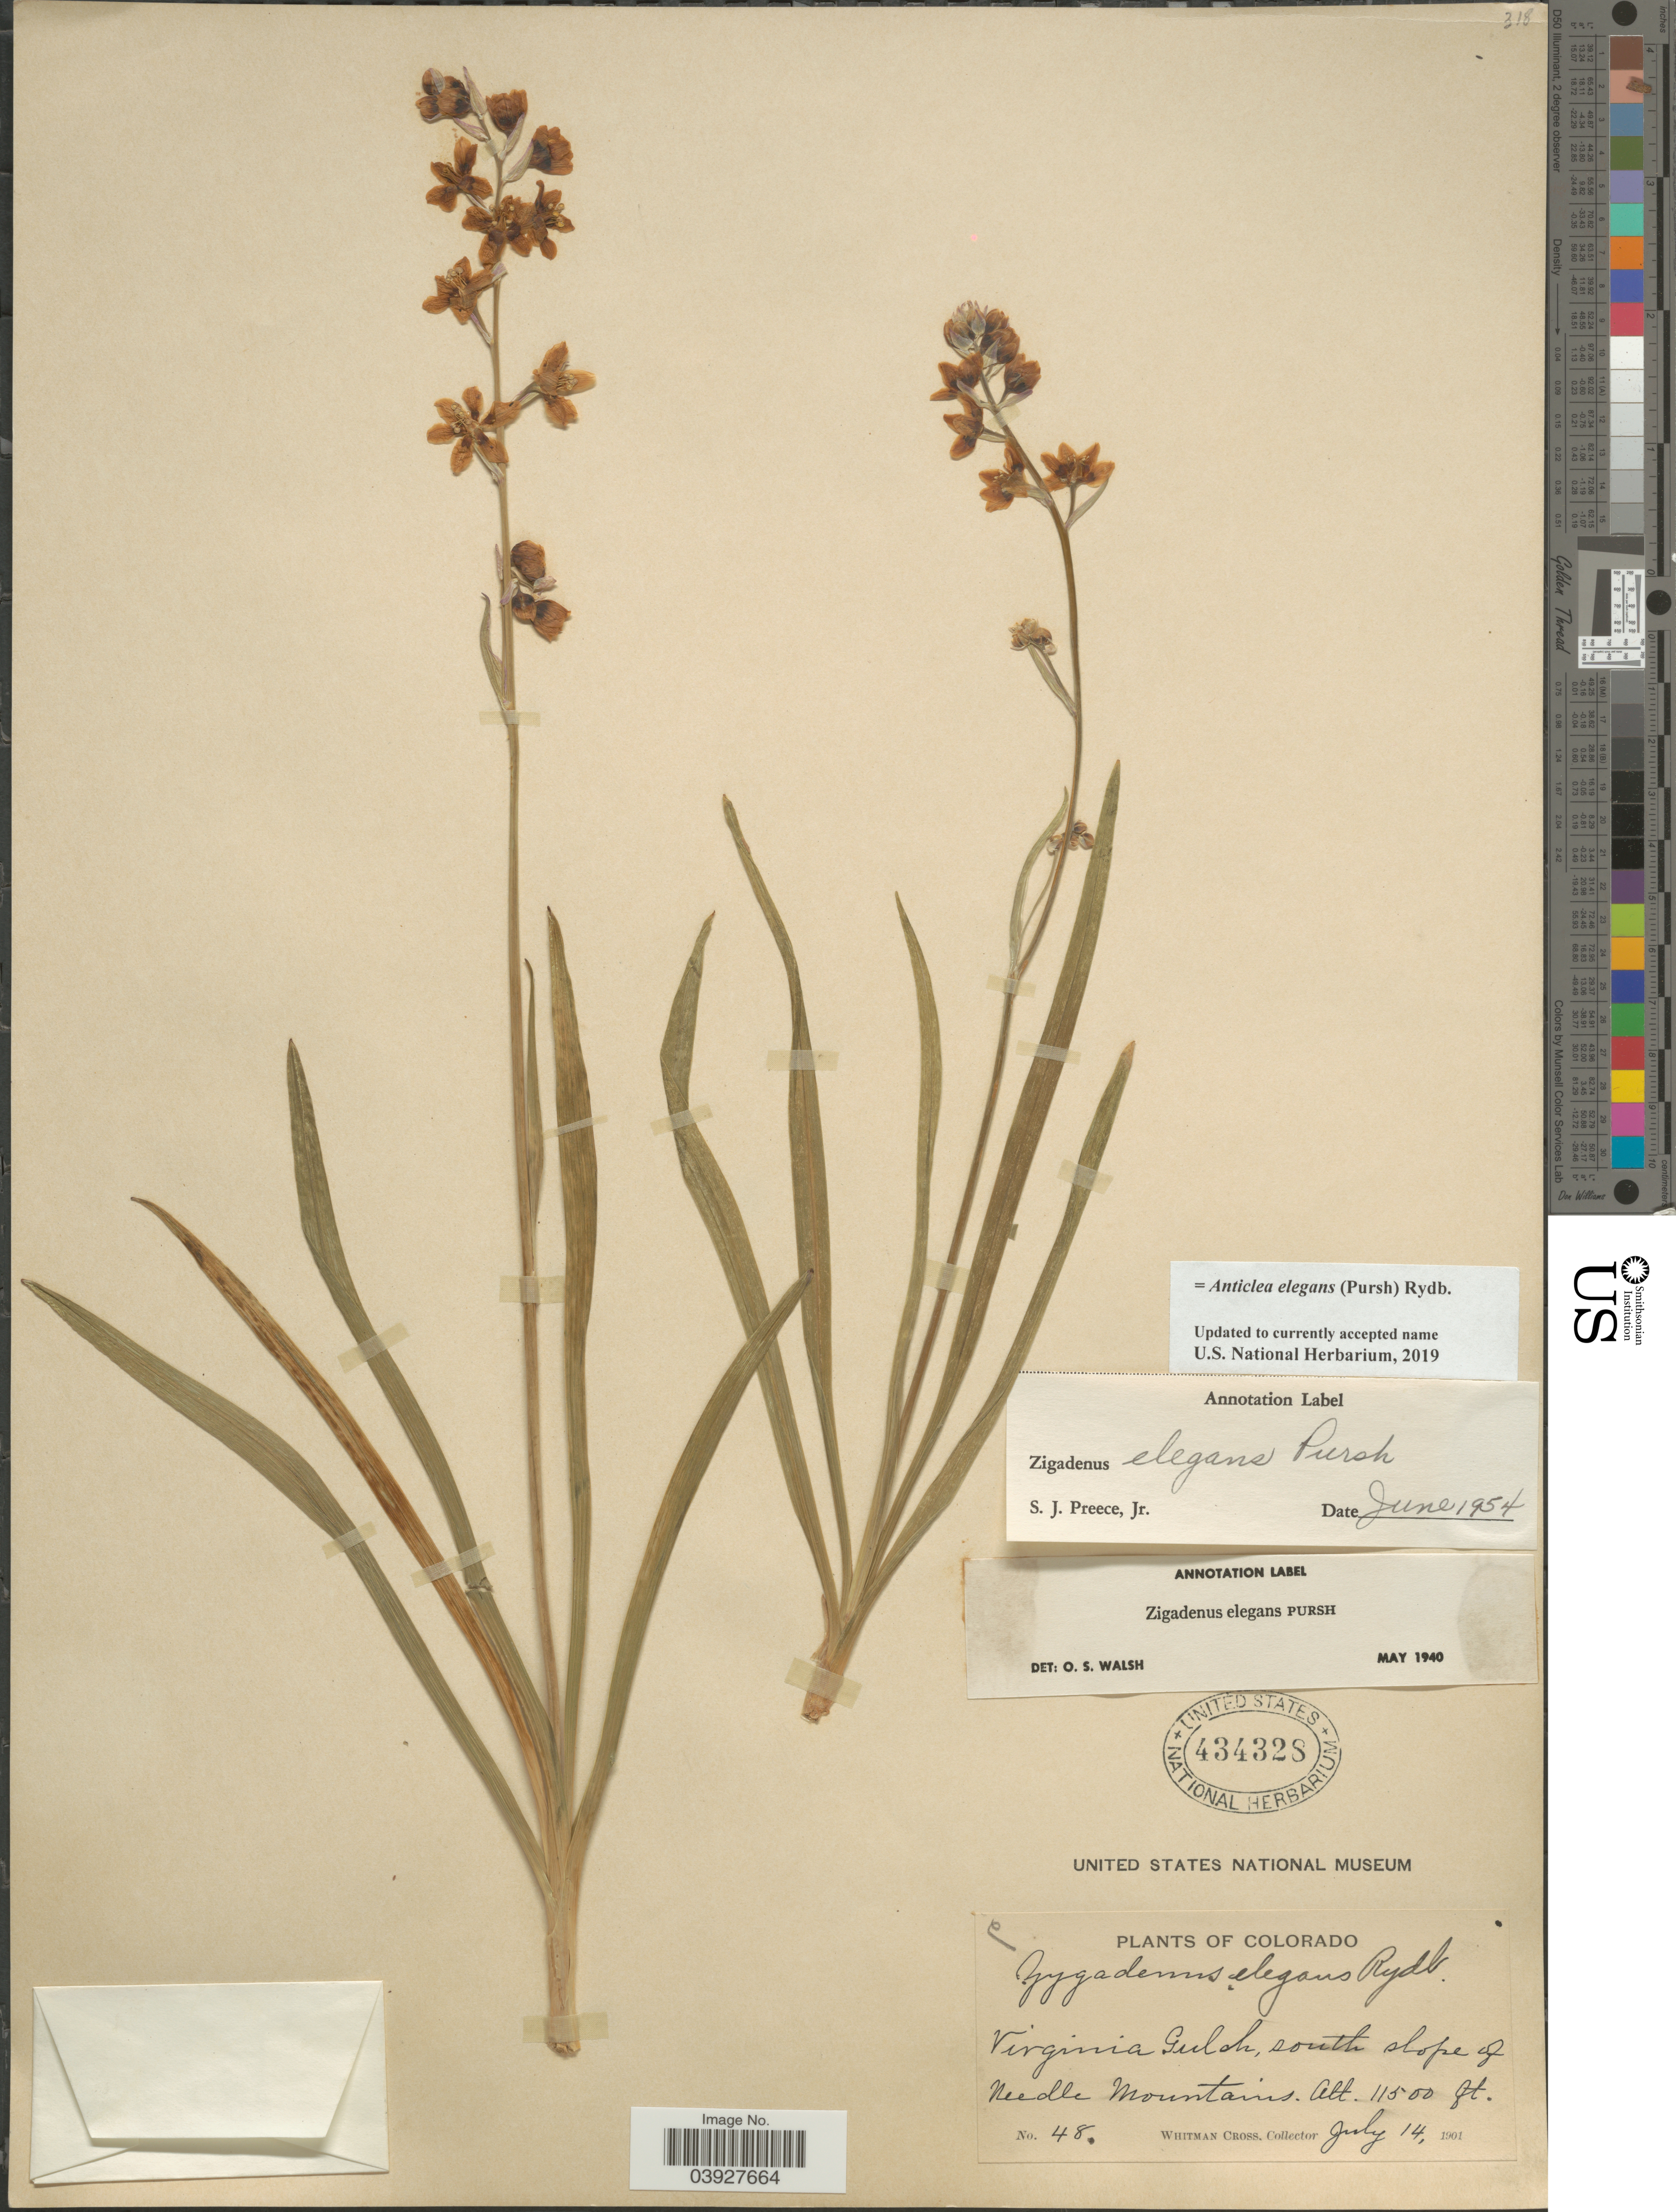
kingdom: Plantae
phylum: Tracheophyta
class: Liliopsida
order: Liliales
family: Melanthiaceae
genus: Anticlea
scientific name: Anticlea elegans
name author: (Pursh) Rydb.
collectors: W. Cross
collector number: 48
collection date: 1901-07-14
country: United States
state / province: Colorado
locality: Virginia Gulch, south slope of Needle Mountains.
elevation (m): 3505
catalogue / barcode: US 434328